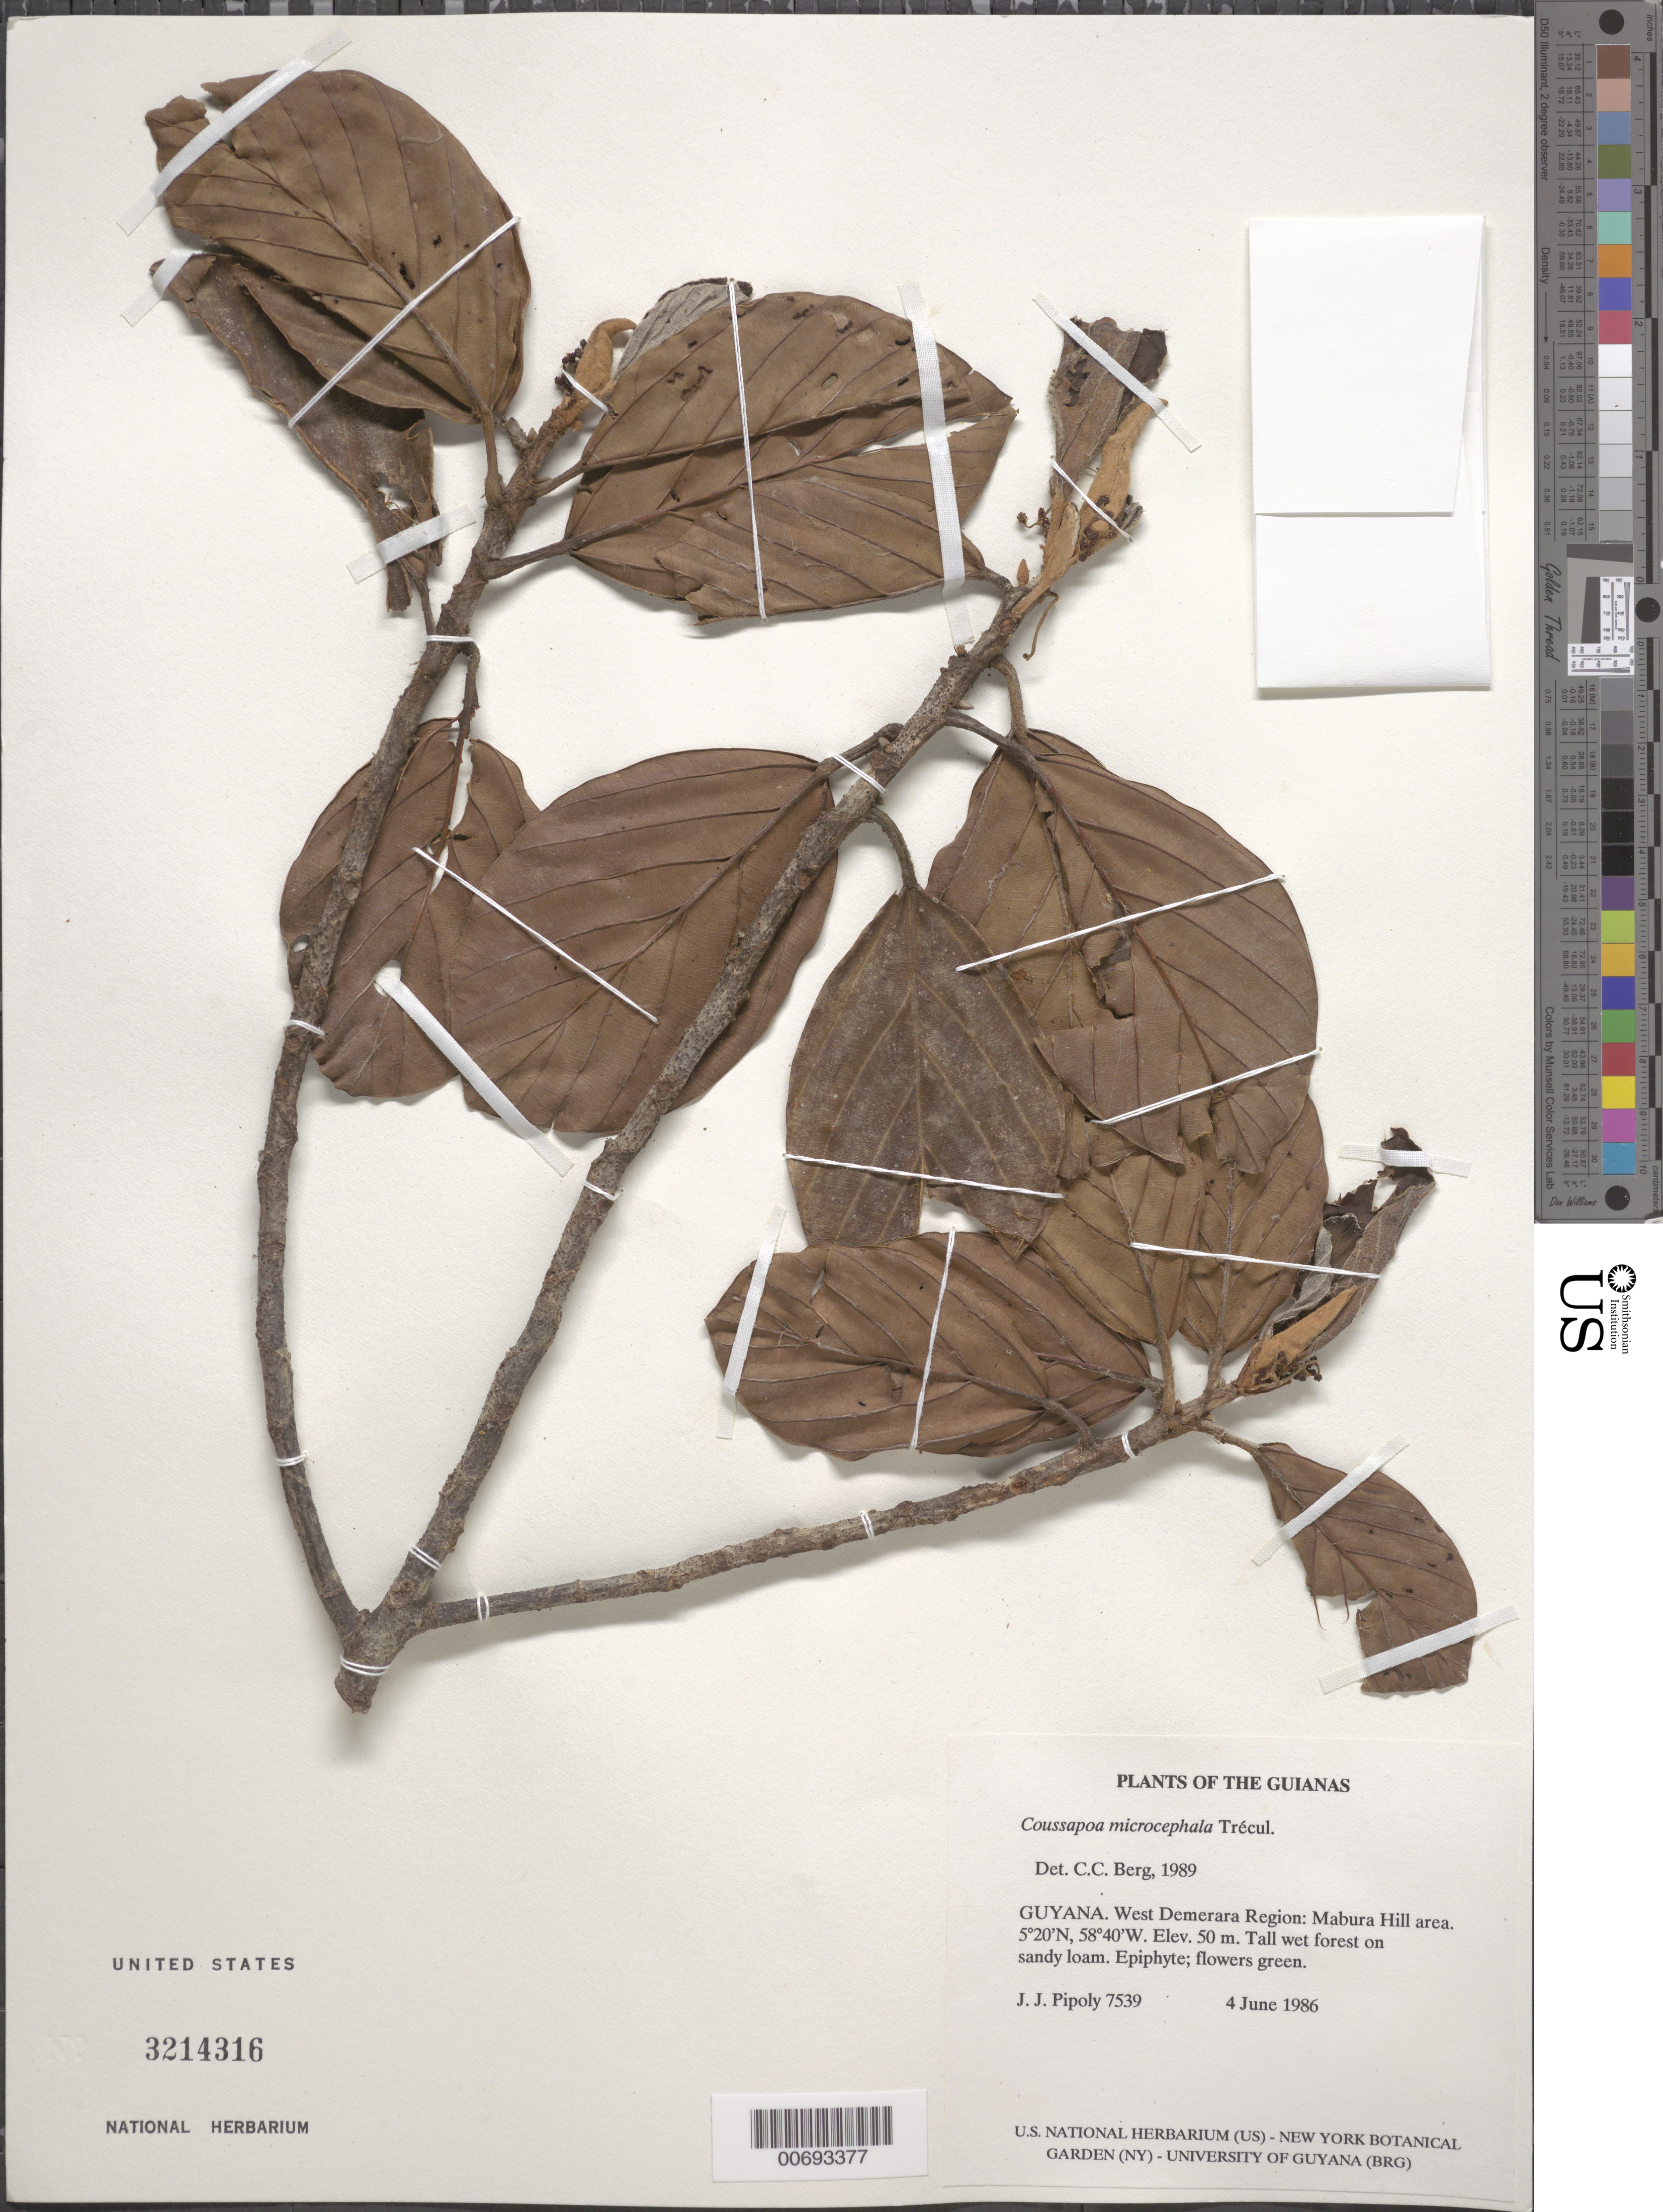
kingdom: Plantae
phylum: Tracheophyta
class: Magnoliopsida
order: Rosales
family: Urticaceae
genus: Coussapoa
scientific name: Coussapoa microcephala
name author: Trécul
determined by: Berg, C. C.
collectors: J. J. Pipoly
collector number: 7539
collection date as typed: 4 June 1986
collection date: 1986-06-04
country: Guyana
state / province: U. Demerara-Berbice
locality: Mabura Hill area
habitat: Tall wet forest on sandy loam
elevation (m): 50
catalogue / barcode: US 3214316